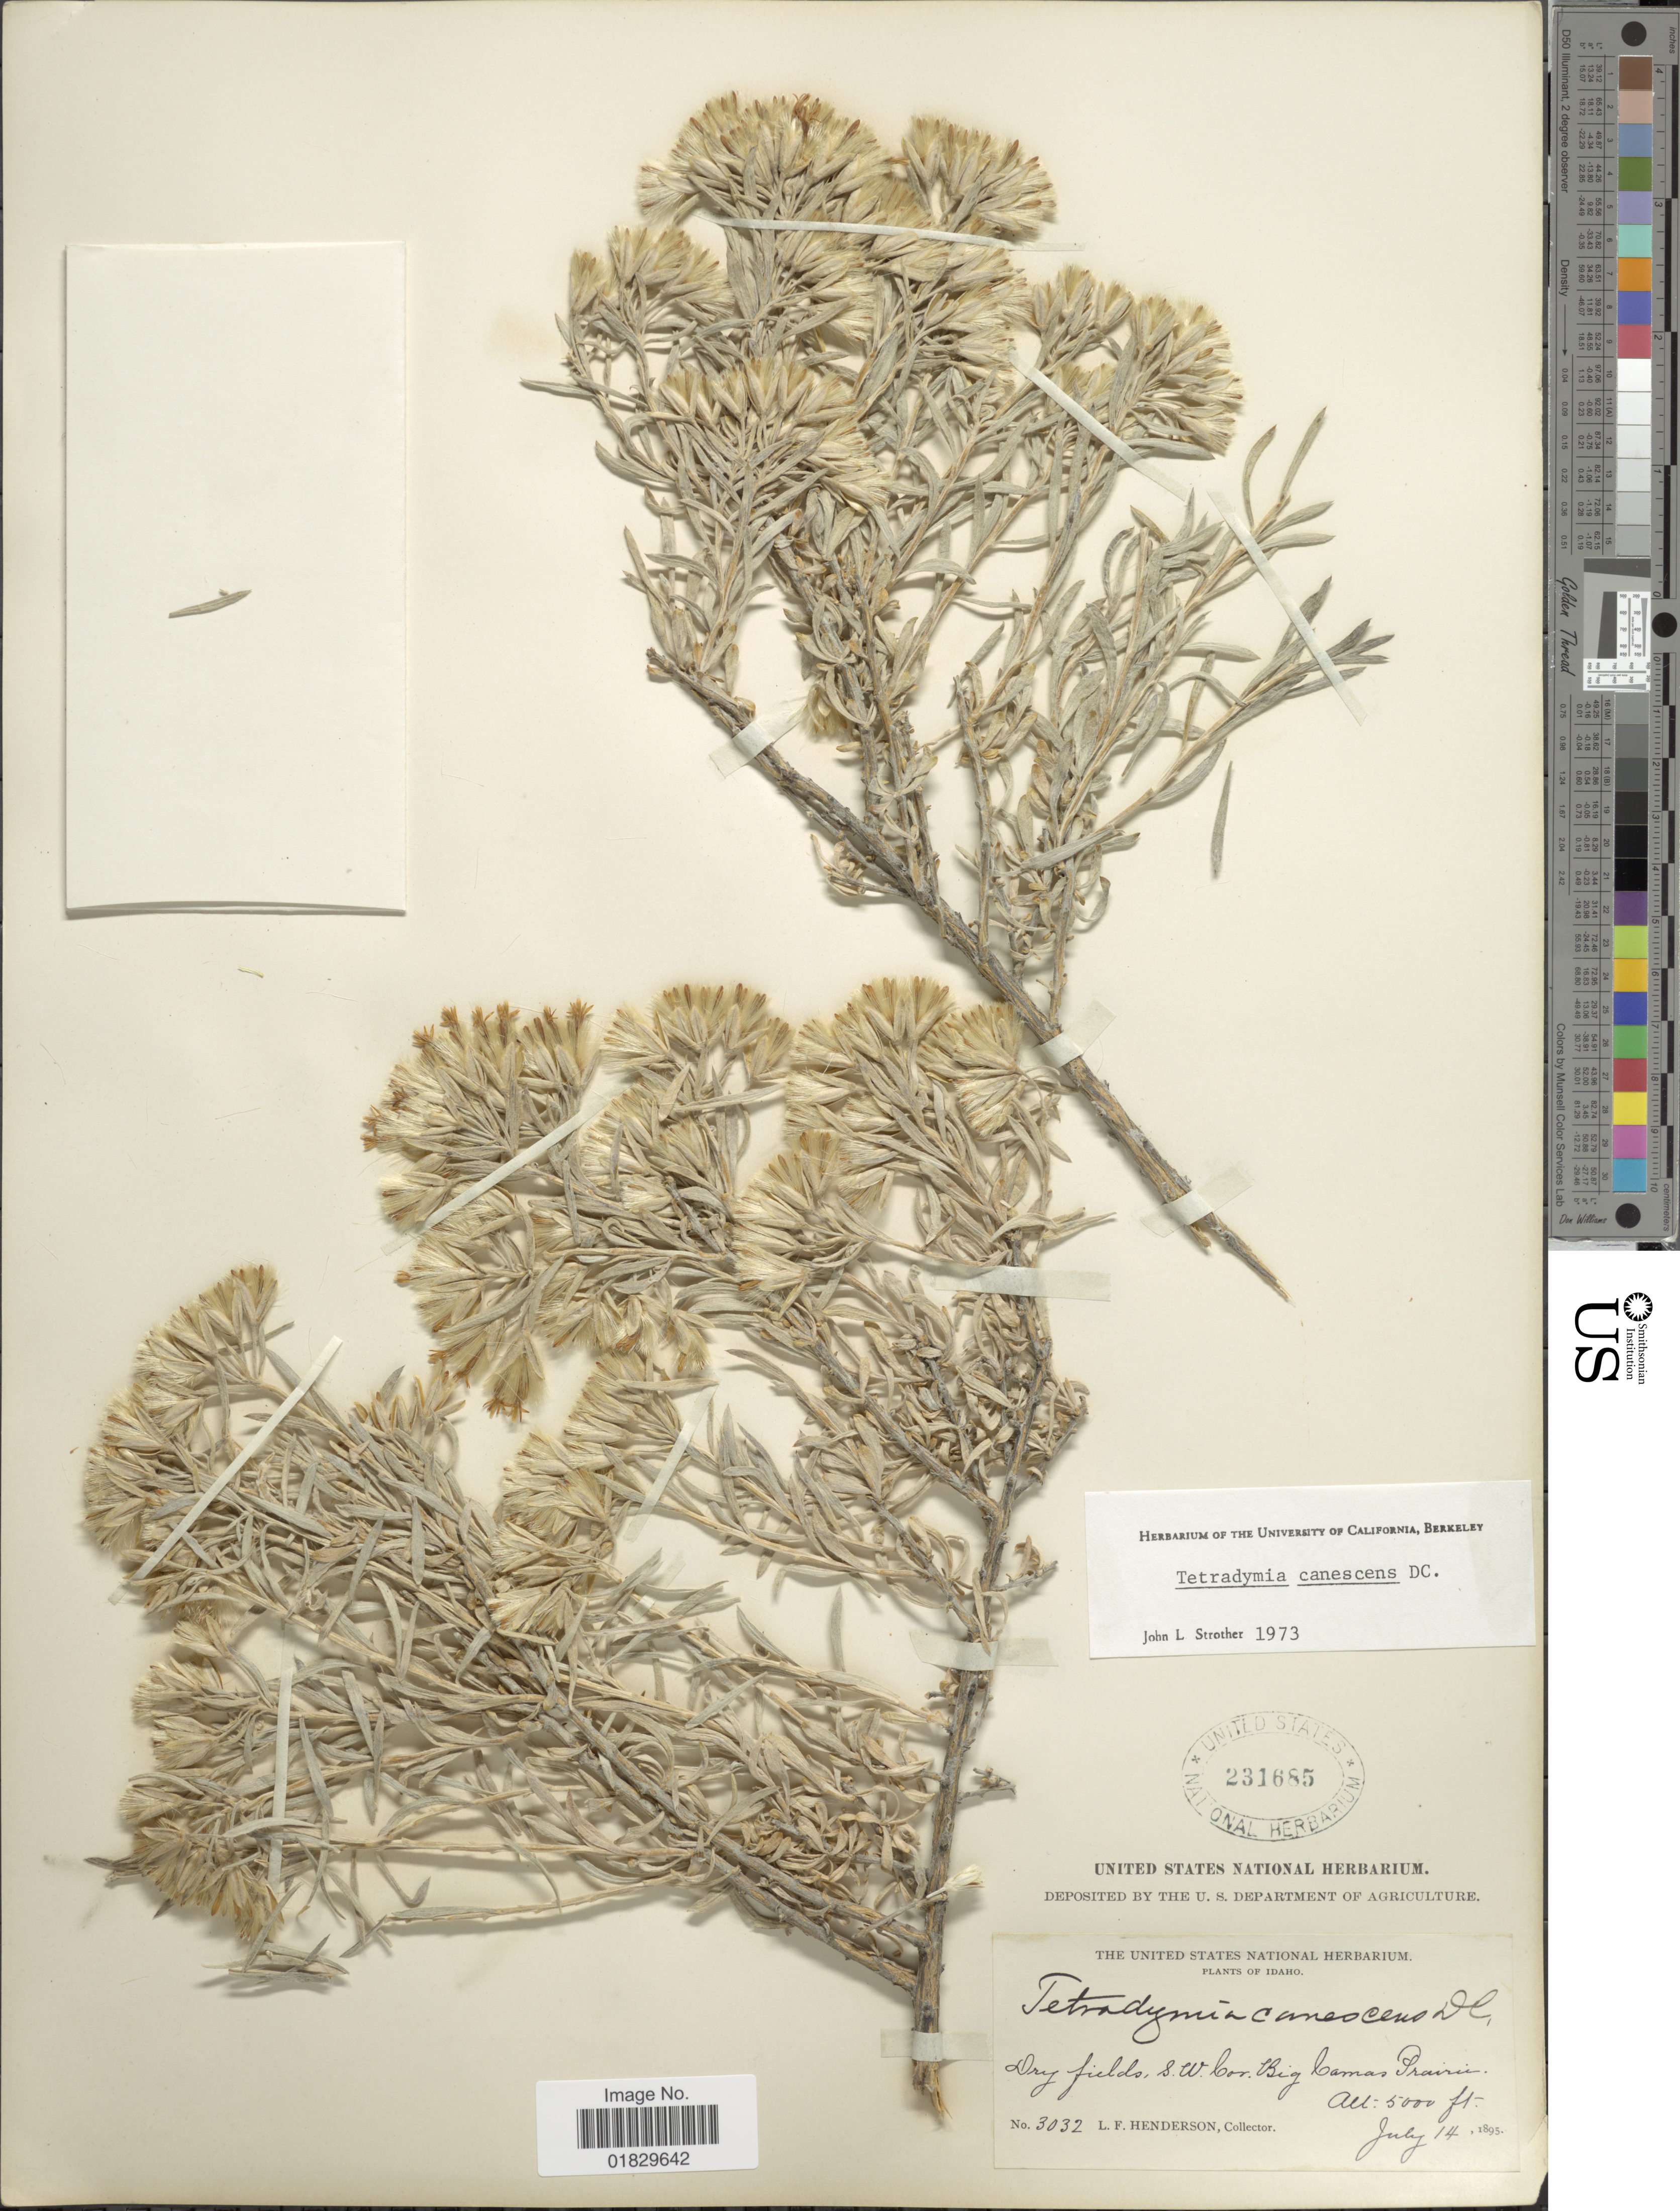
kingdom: Plantae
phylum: Tracheophyta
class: Magnoliopsida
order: Asterales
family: Asteraceae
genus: Tetradymia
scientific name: Tetradymia canescens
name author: DC.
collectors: L. Henderson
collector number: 3032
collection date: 1895-07-14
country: United States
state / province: Idaho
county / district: Blaine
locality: Dry fields, S.W. Cor. Big Camas Prairie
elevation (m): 1524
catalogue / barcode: US 231685